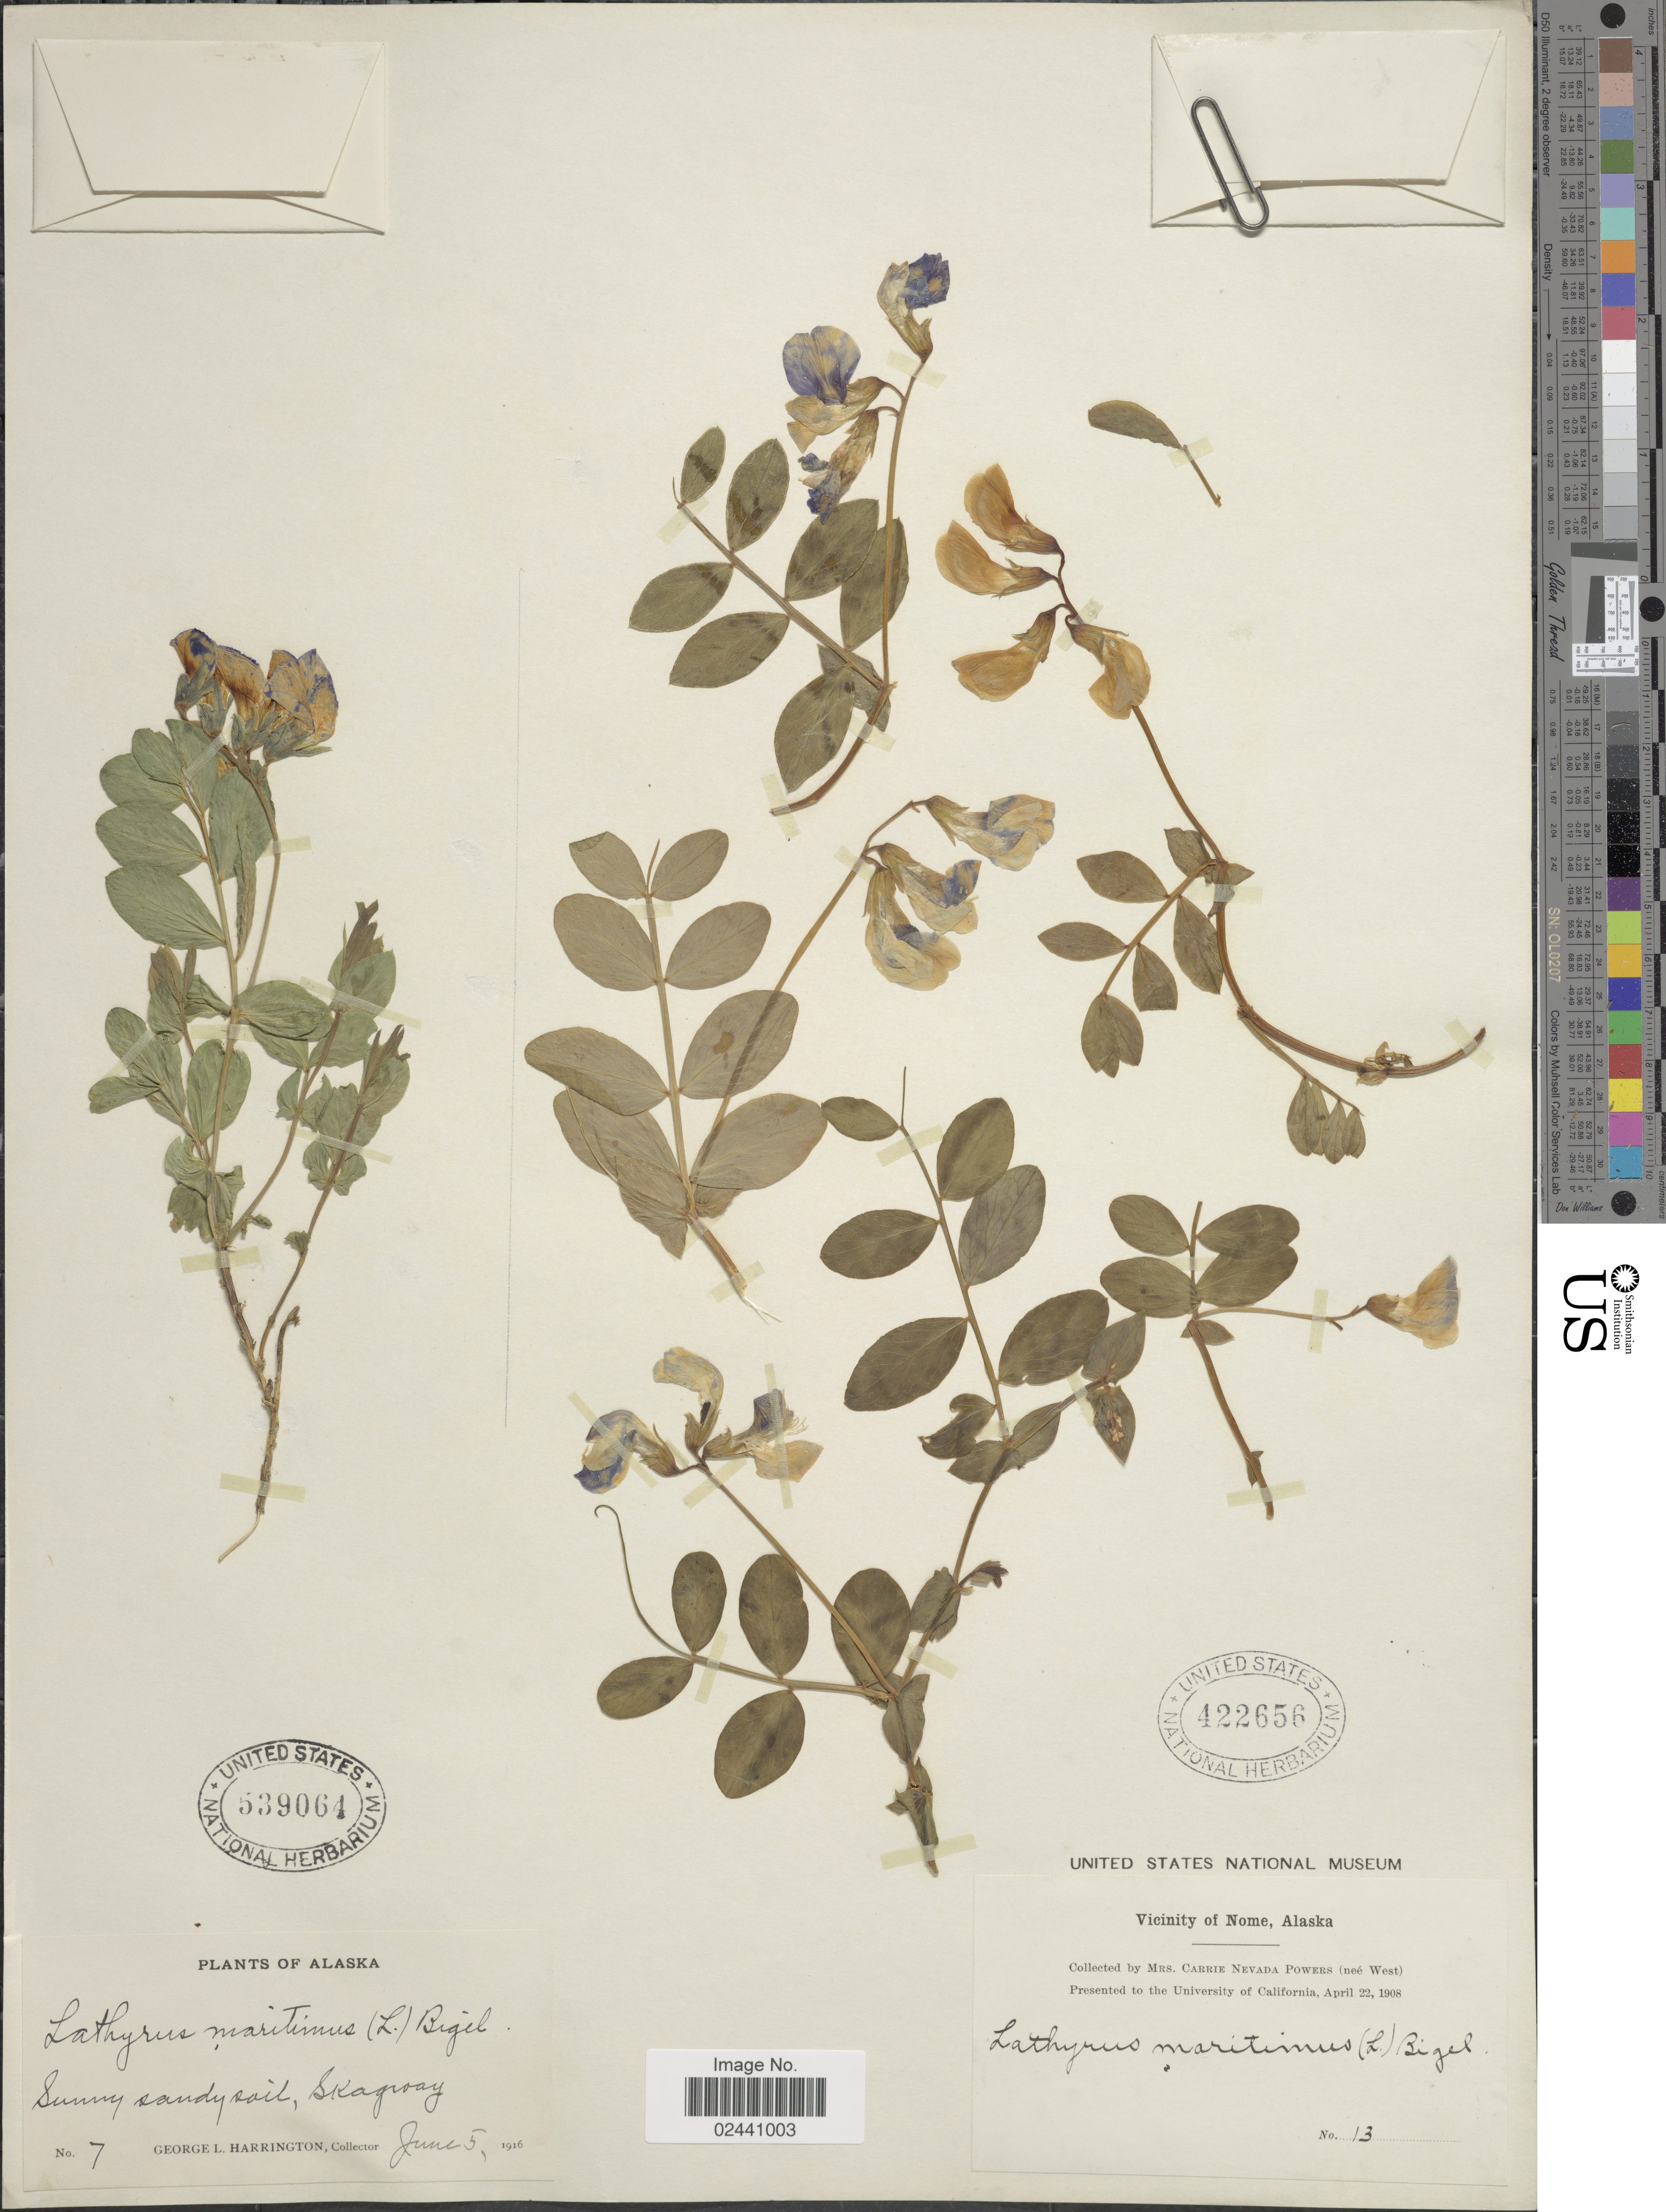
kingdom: Plantae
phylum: Tracheophyta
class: Magnoliopsida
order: Fabales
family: Fabaceae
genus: Lathyrus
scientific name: Lathyrus maritimus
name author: Torr.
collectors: G. Harrington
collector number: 7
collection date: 1916-06-05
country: United States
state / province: Alaska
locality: Skagway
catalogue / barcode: US 539064